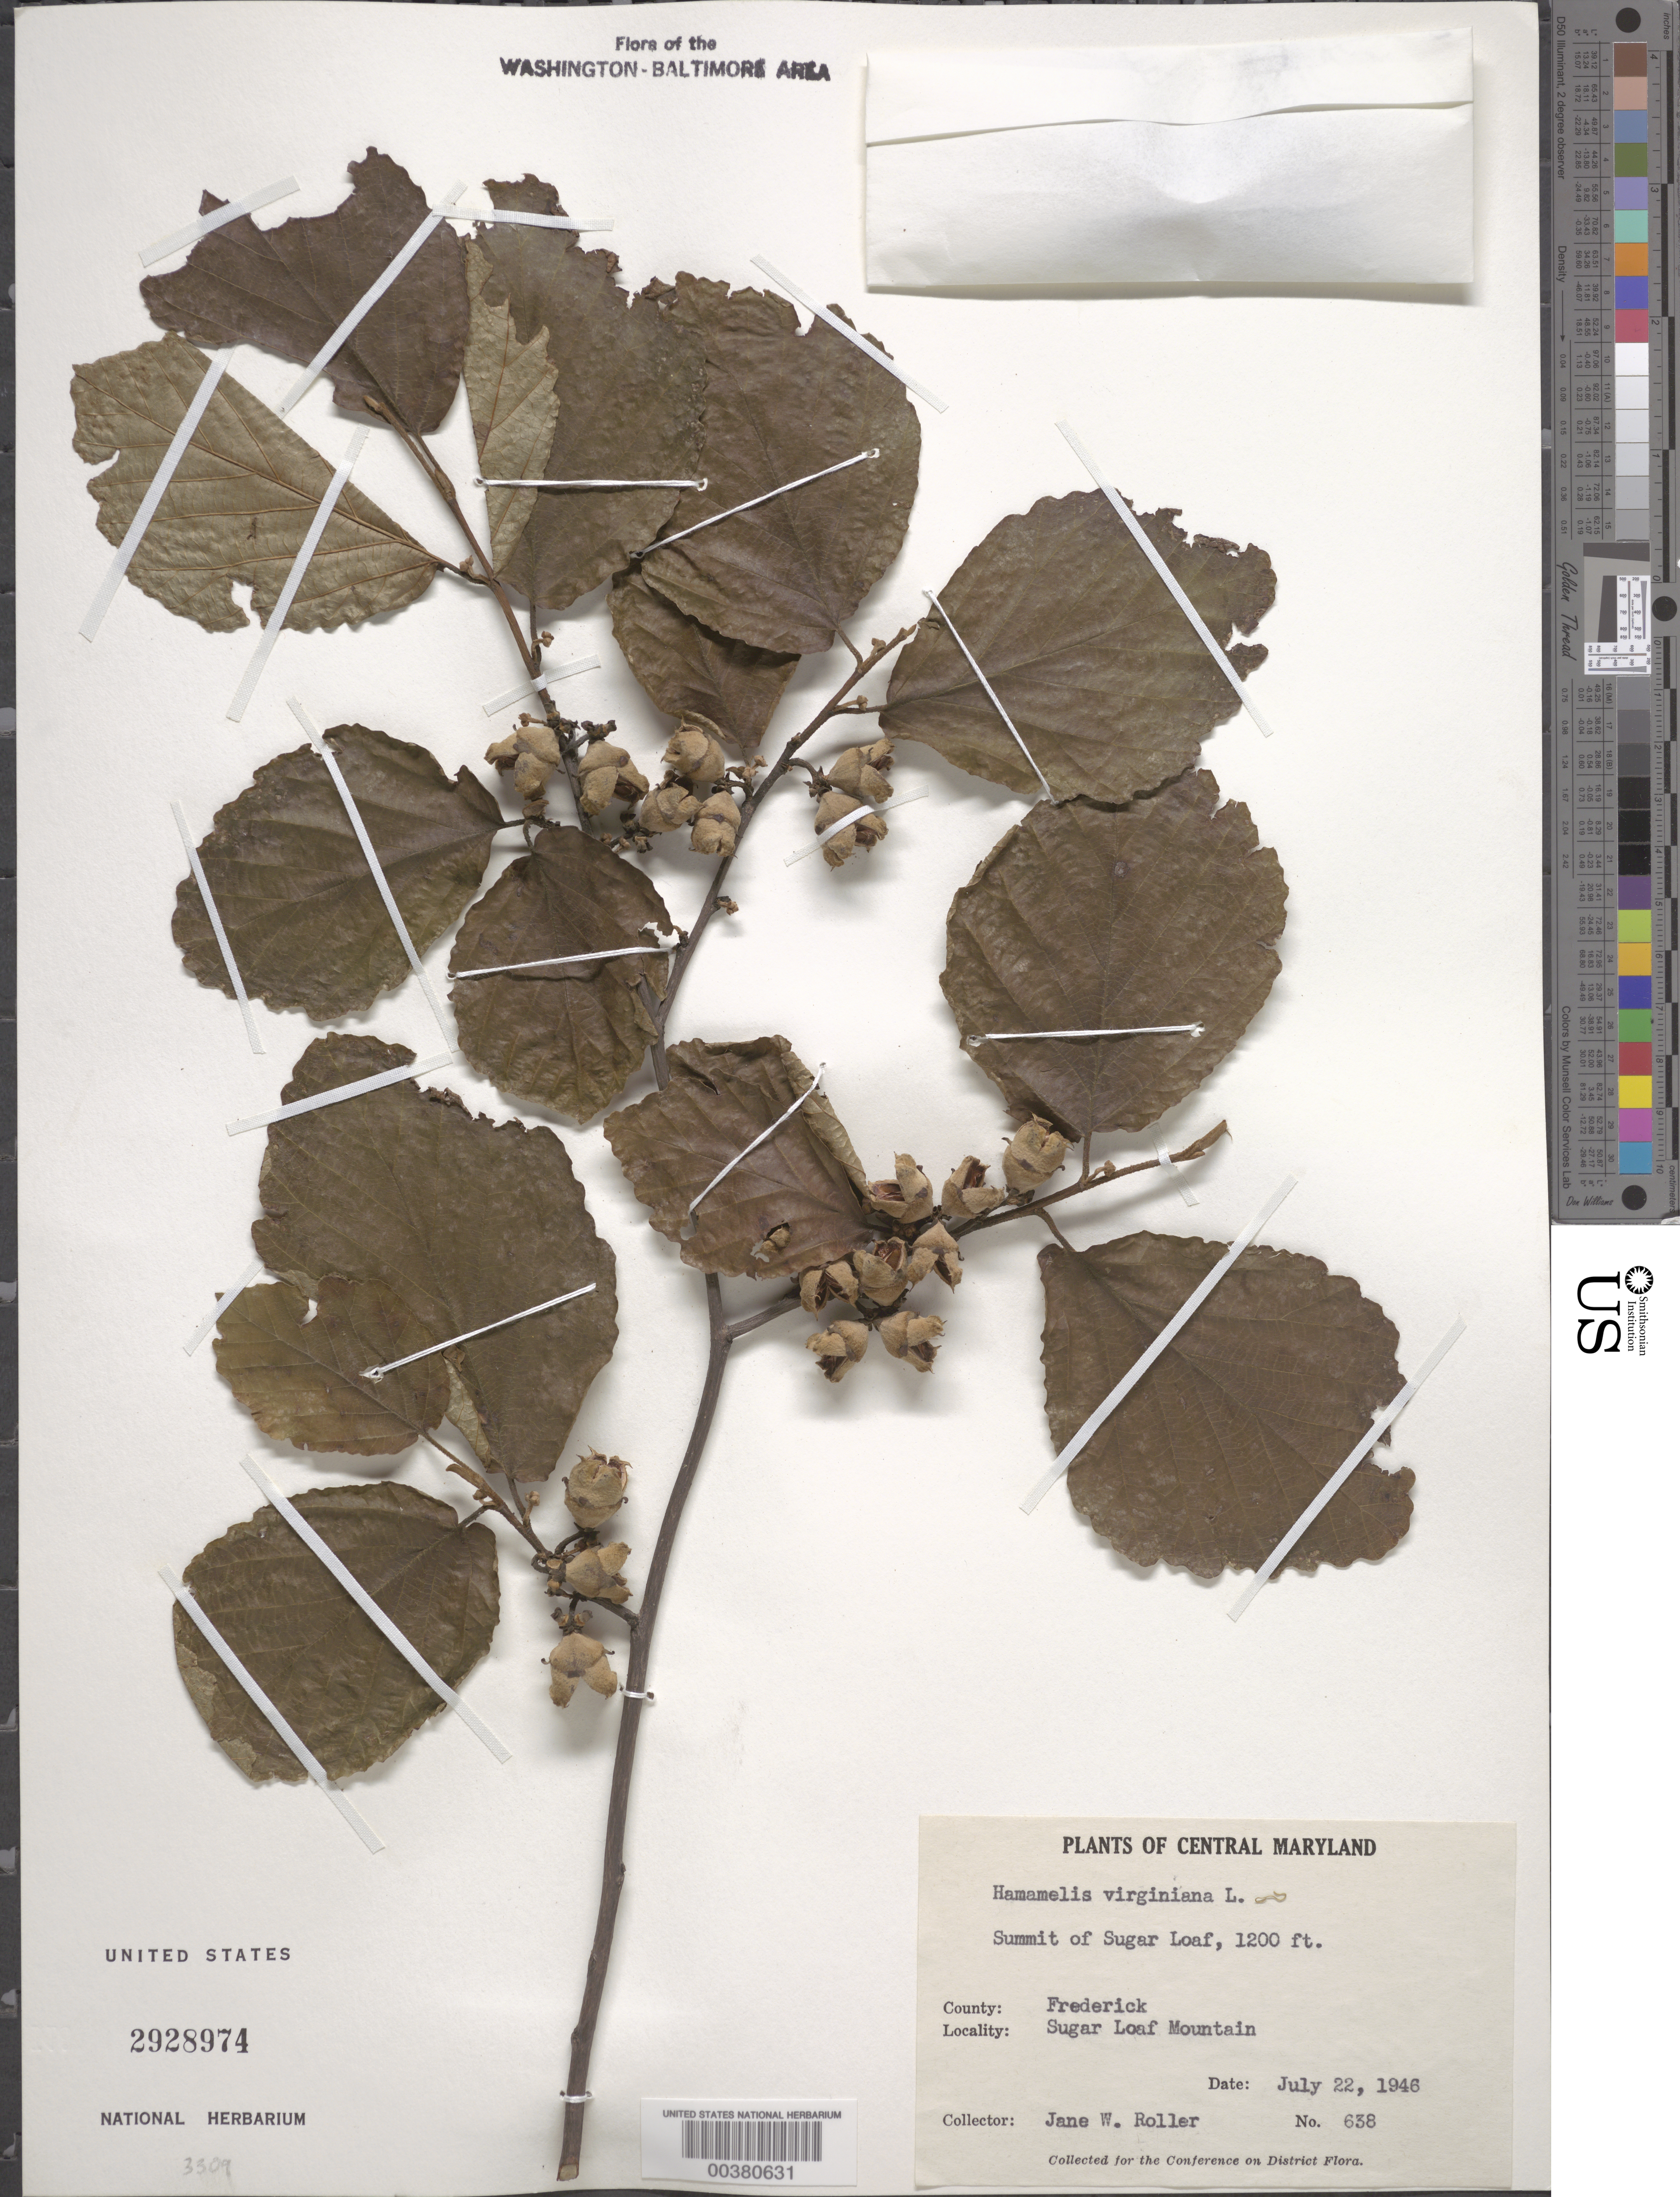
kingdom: Plantae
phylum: Tracheophyta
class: Magnoliopsida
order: Saxifragales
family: Hamamelidaceae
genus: Hamamelis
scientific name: Hamamelis virginiana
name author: L.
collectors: J. W. Roller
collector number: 638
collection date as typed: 22 Jul 1946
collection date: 1946-07-22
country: United States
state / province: Maryland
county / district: Frederick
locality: Sugar Loaf Mountain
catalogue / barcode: US 2928974